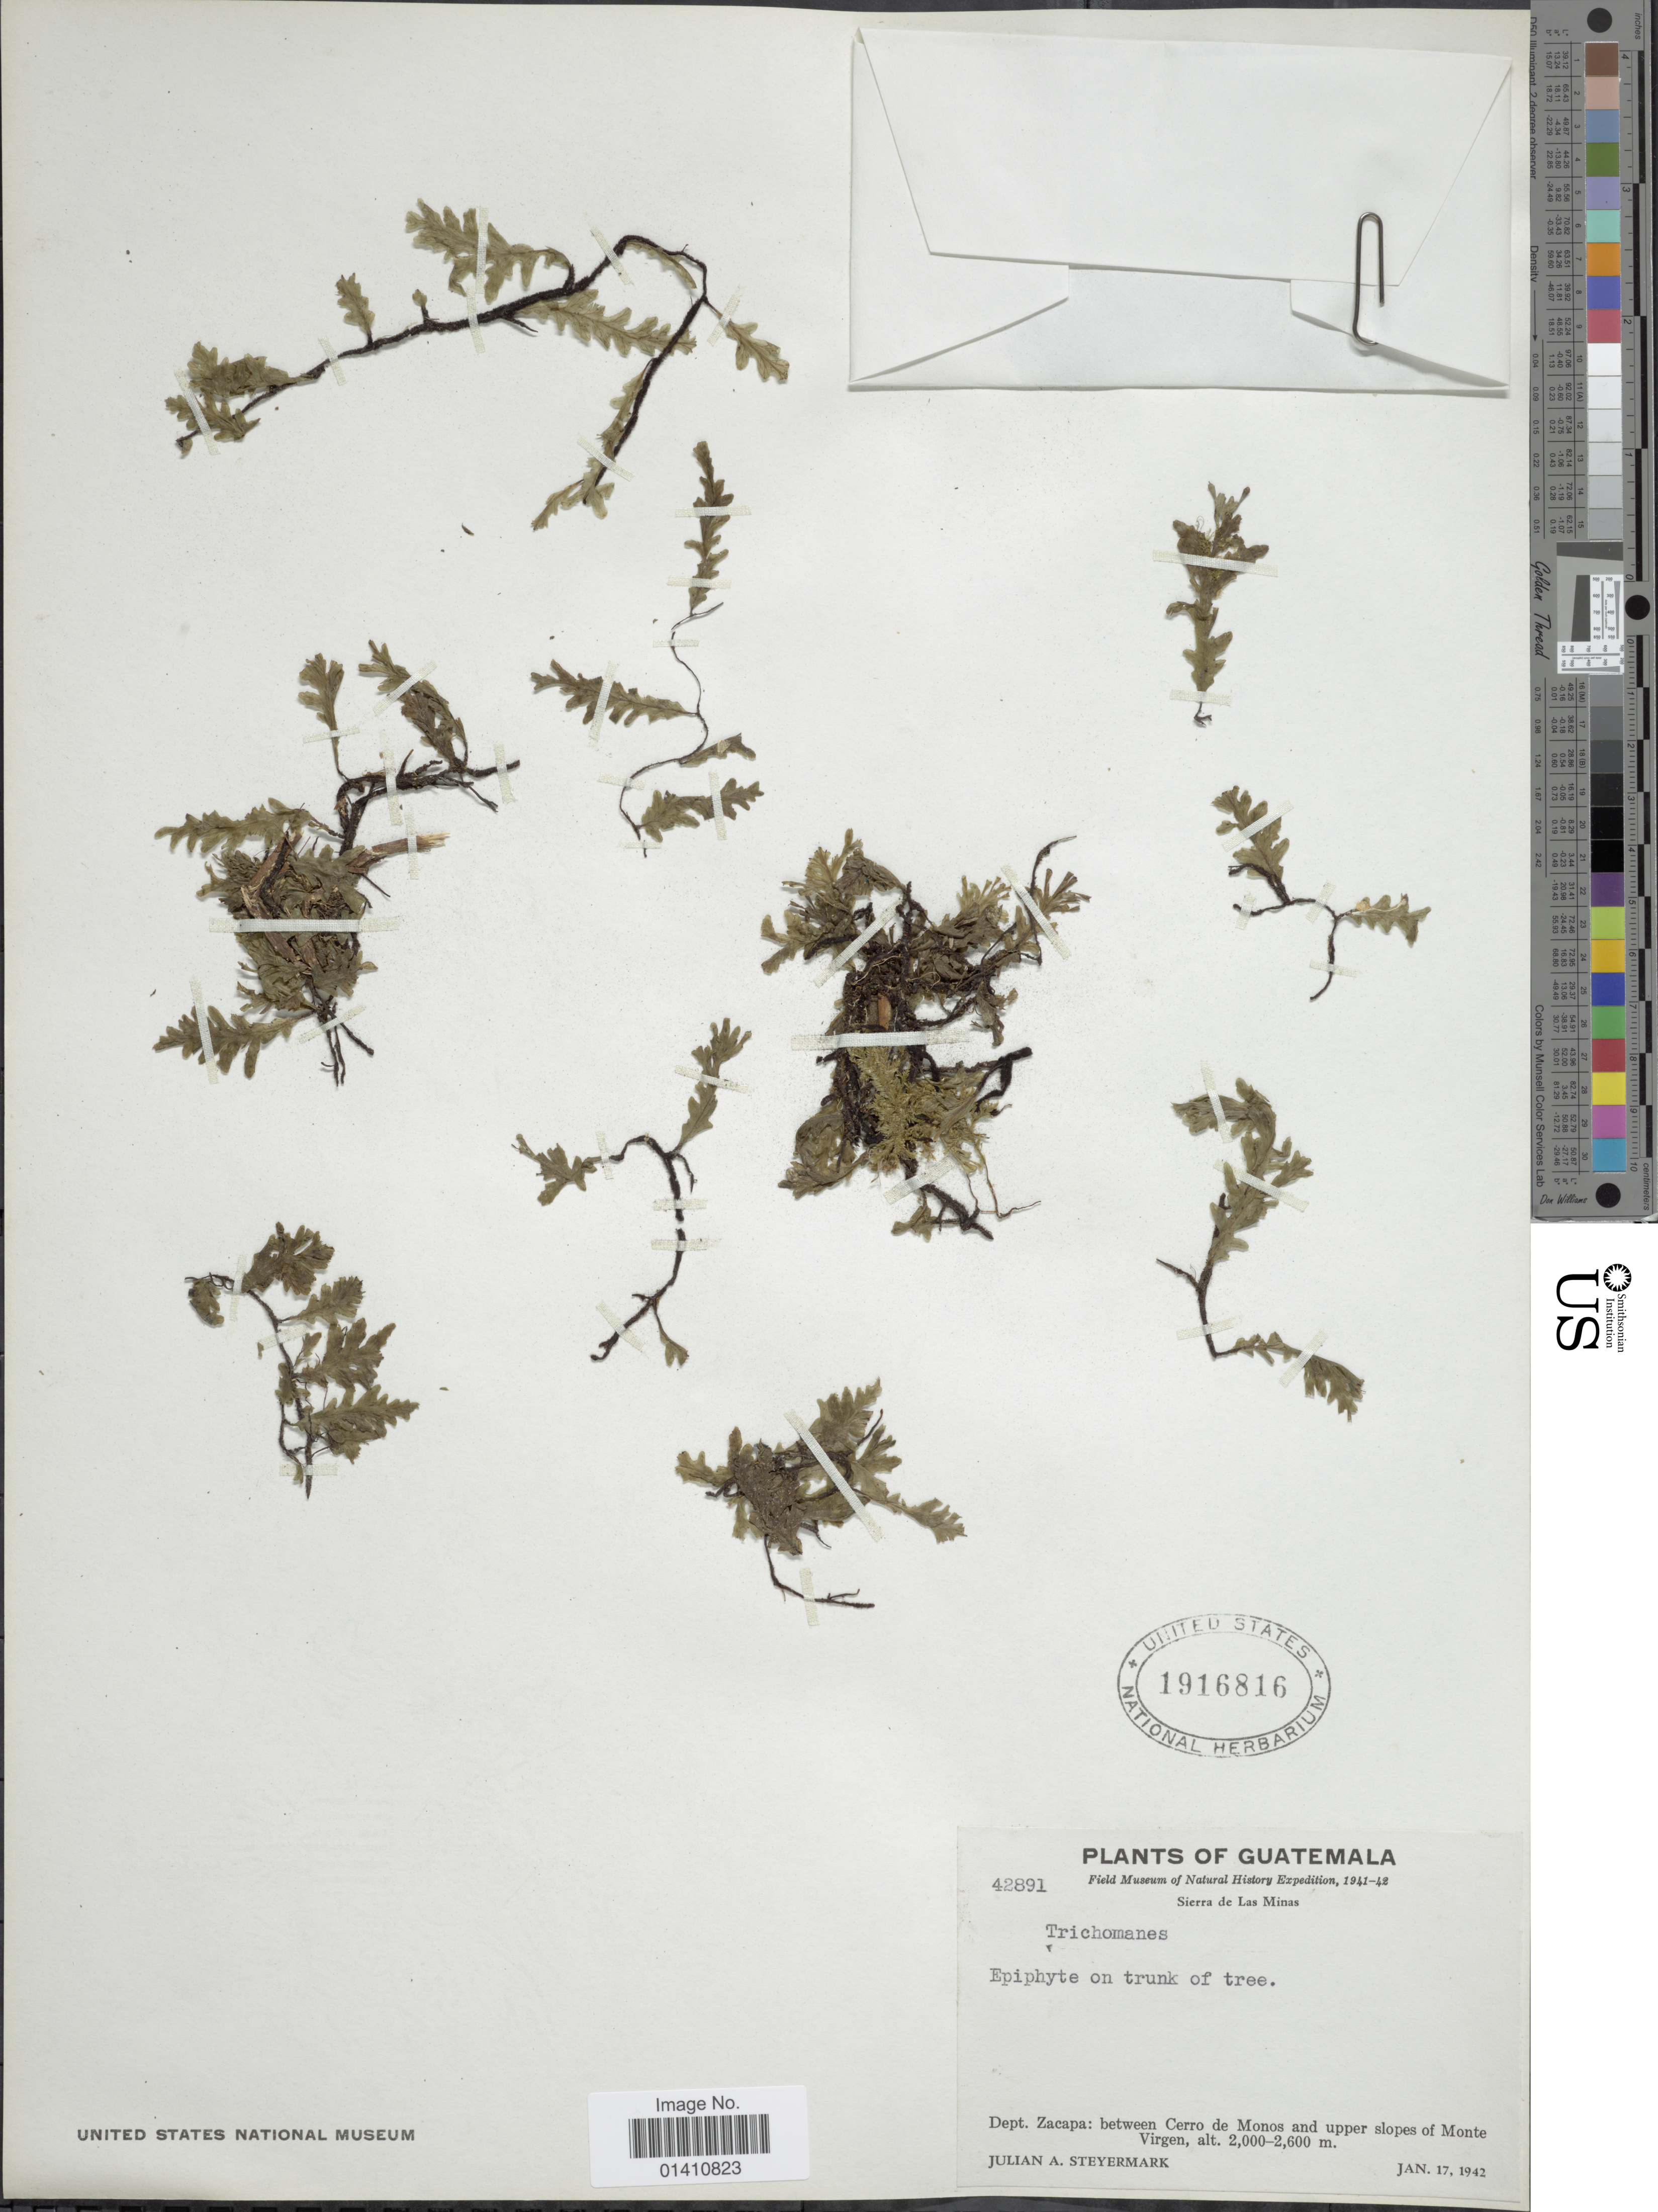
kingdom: Plantae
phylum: Tracheophyta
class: Polypodiopsida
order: Hymenophyllales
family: Hymenophyllaceae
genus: Didymoglossum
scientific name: Didymoglossum sp.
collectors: J. Steyermark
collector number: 42891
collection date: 1942-01-17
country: Guatemala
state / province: Zacapa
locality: Sierra de Las Minas, Between Cerro de Monos and upper slopes of Monte Virgen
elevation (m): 2000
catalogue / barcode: US 1916816